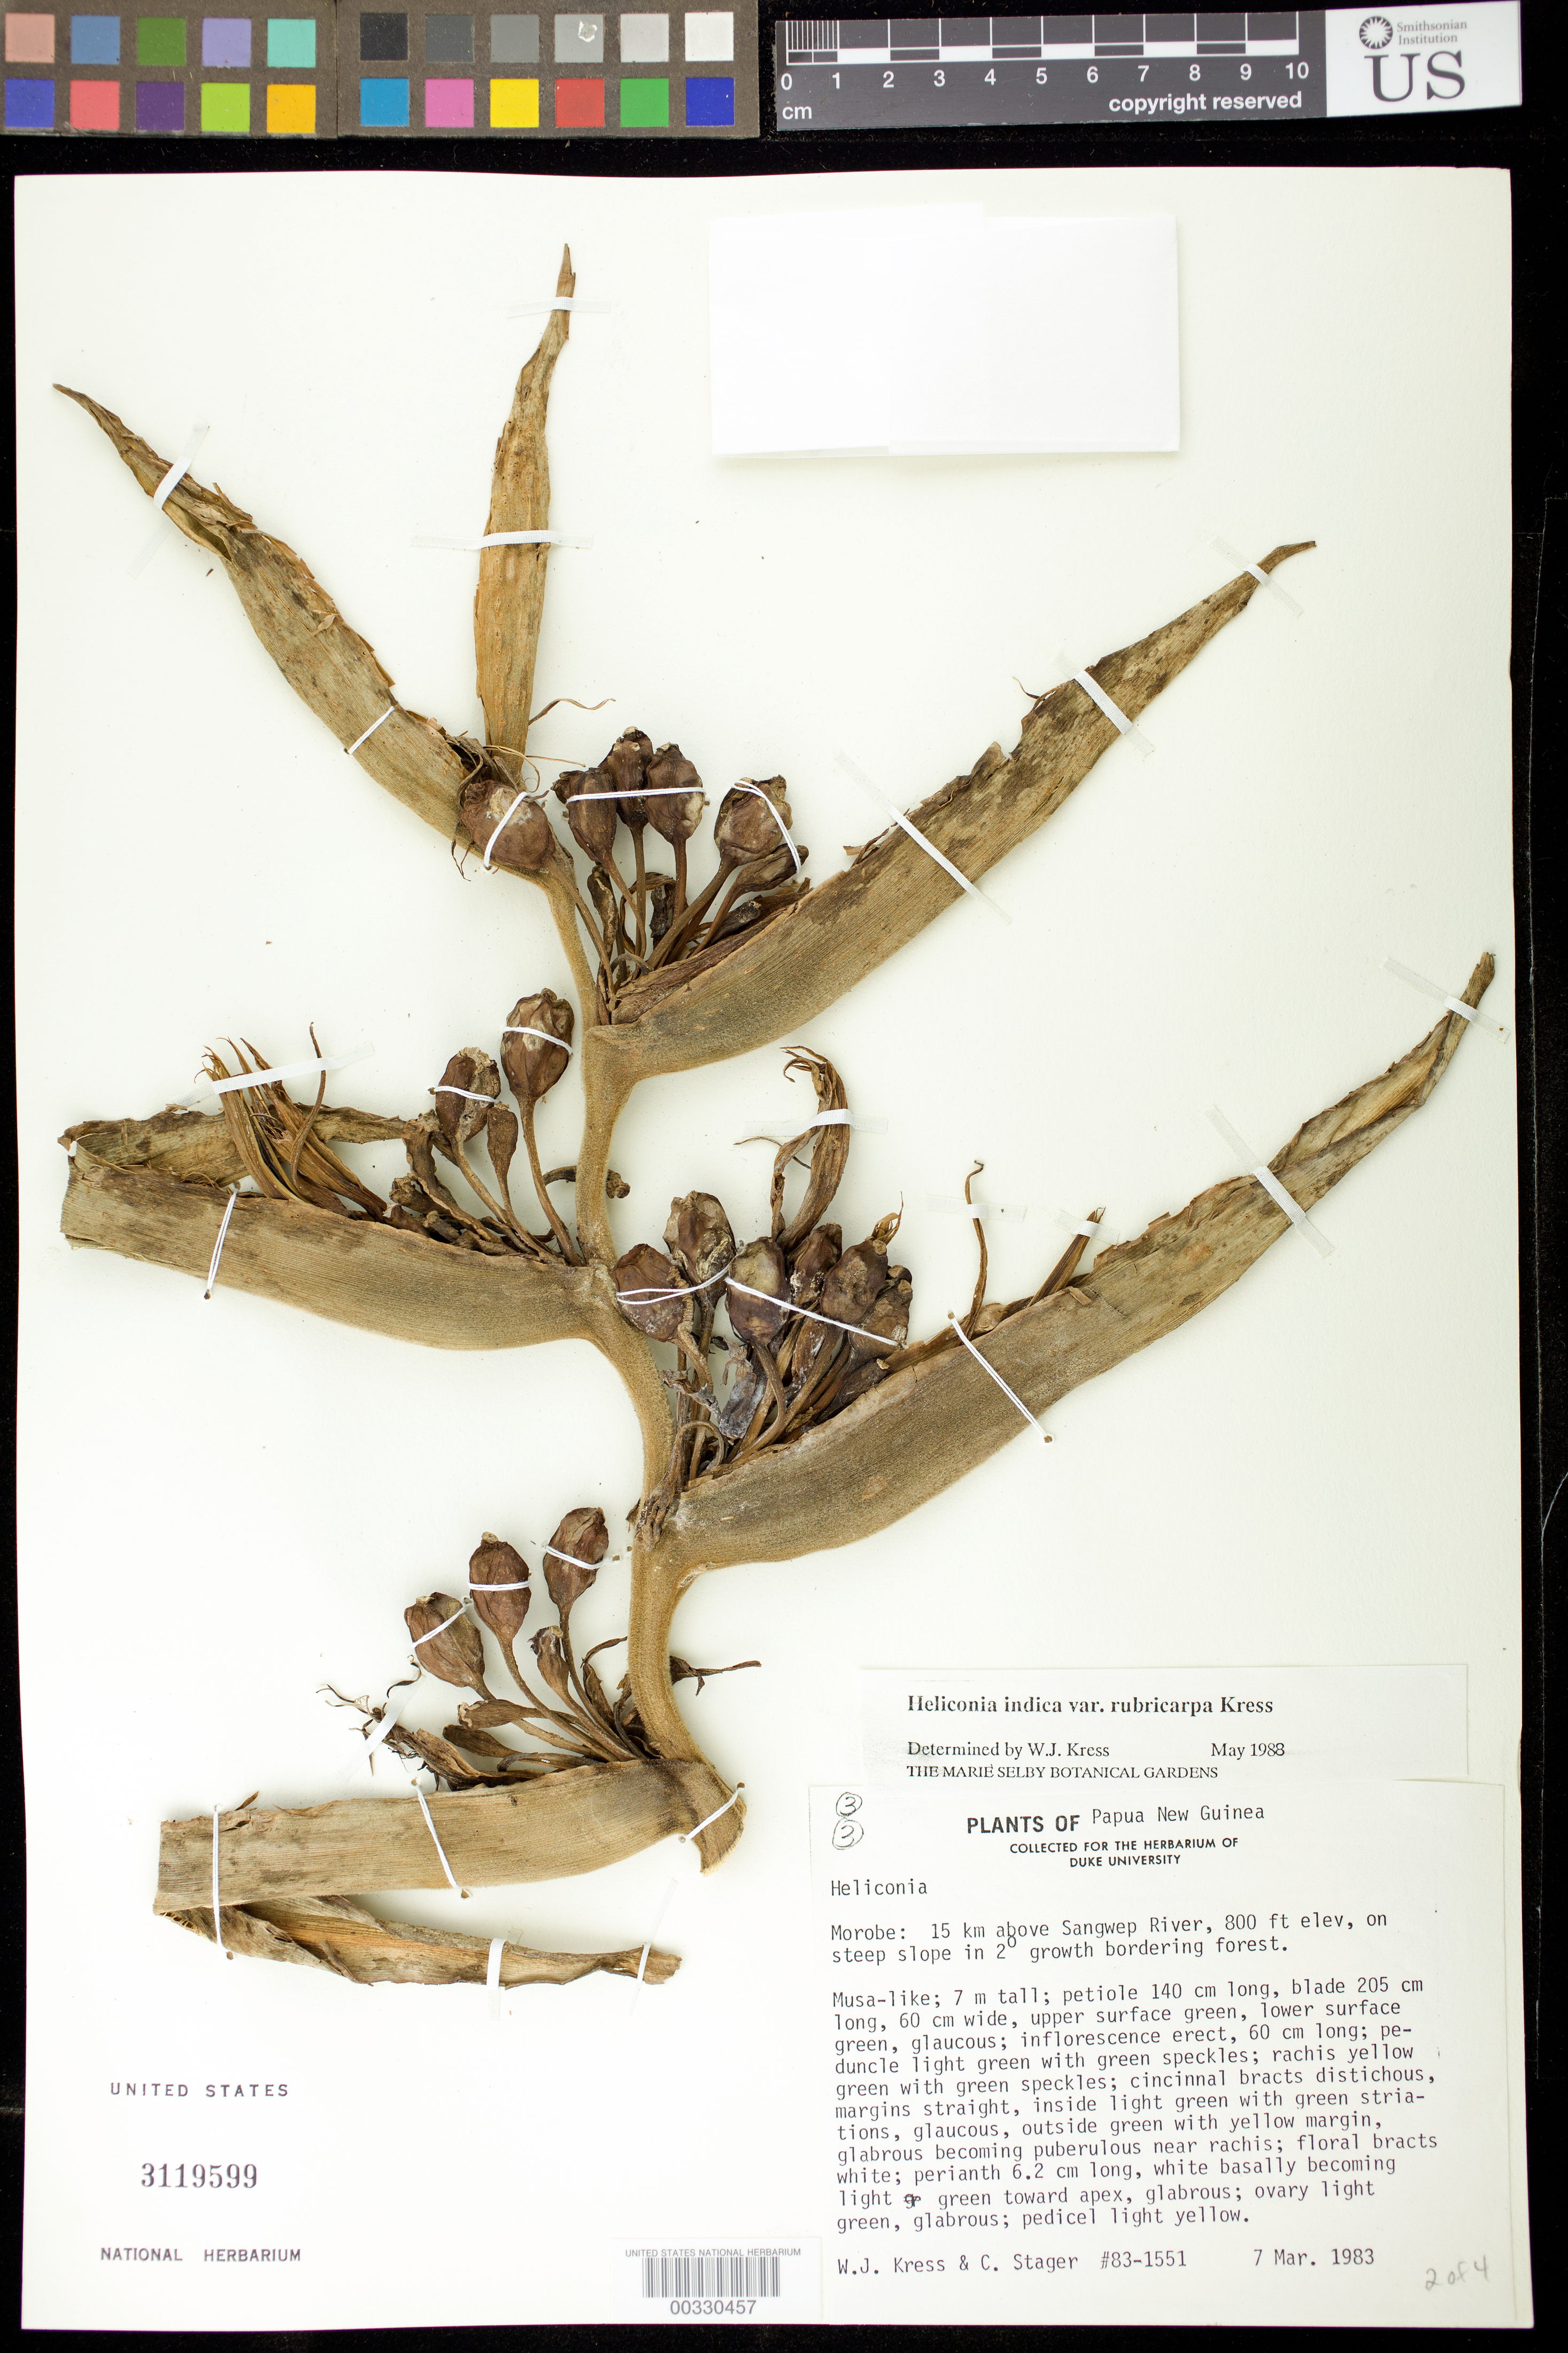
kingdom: Plantae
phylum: Tracheophyta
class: Liliopsida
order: Zingiberales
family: Heliconiaceae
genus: Heliconia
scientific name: Heliconia indica var. rubricarpa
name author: W.J. Kress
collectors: W. J. Kress & C. Stager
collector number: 83-1551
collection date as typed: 07 Mar 1983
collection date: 1983-03-07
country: Papua New Guinea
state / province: Morobe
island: New Guinea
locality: Morobe, 15 km above sangwep river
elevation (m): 244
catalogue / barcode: US 3119599